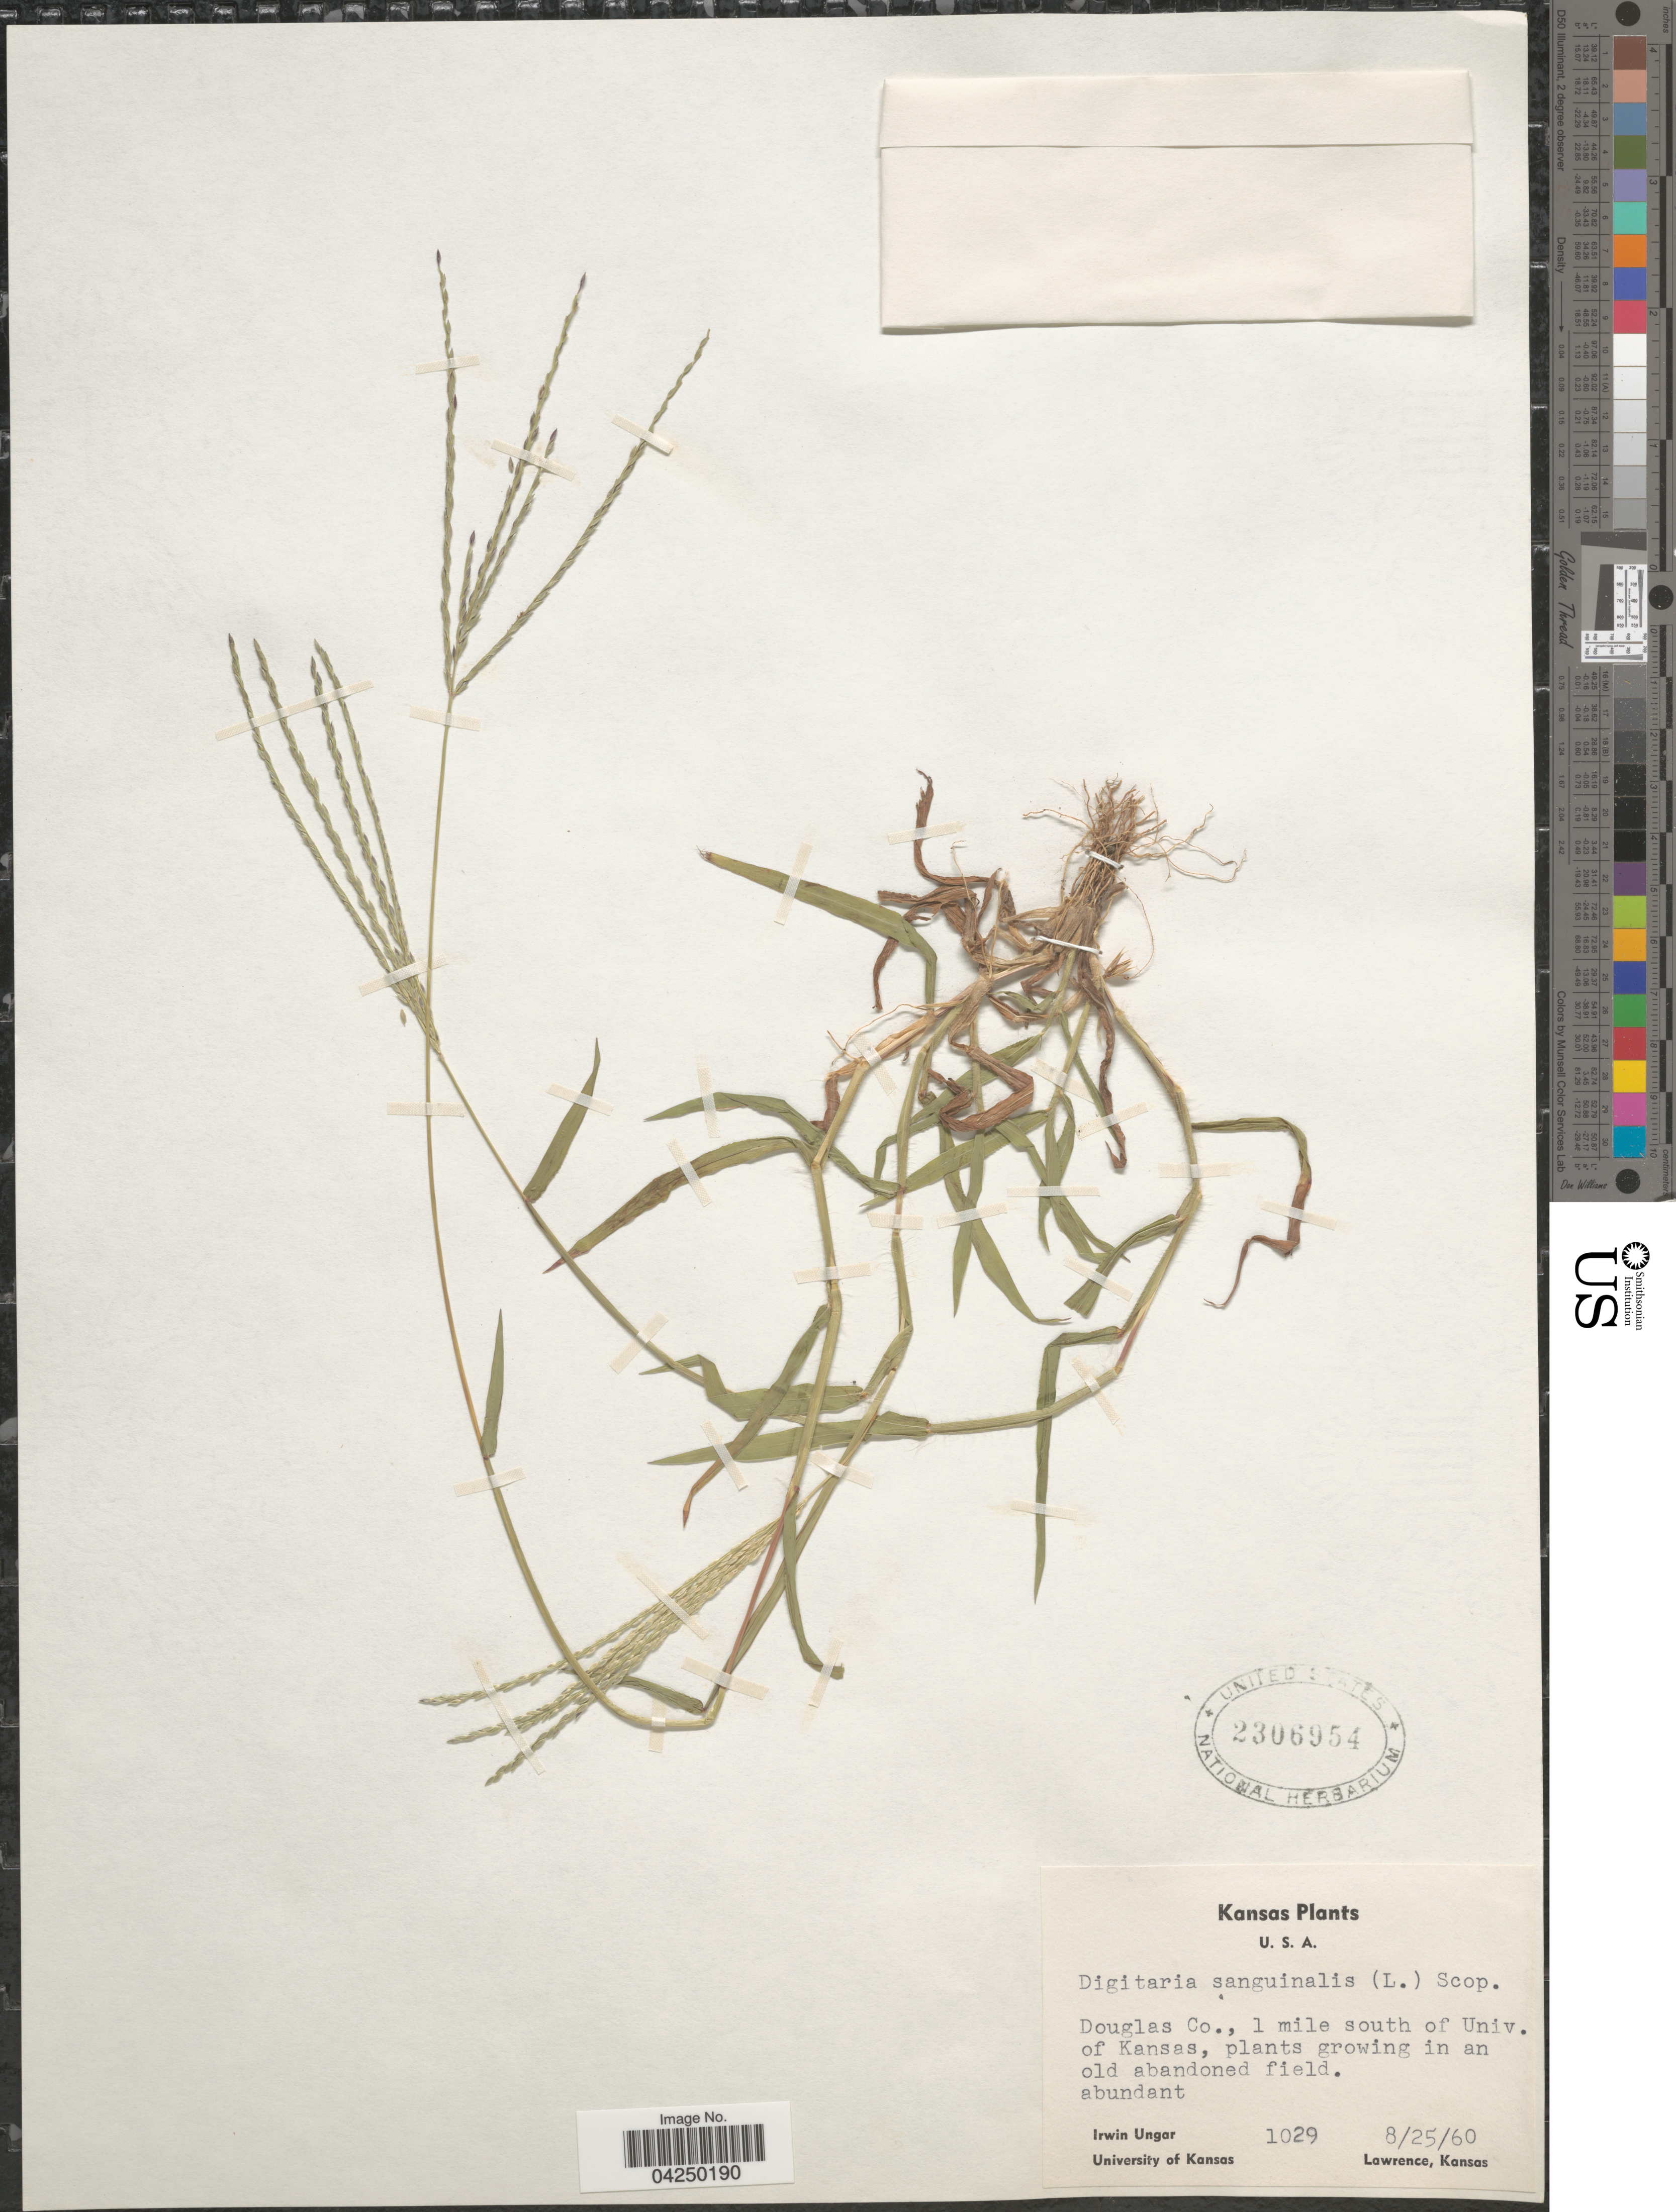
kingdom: Plantae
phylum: Tracheophyta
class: Liliopsida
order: Poales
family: Poaceae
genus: Digitaria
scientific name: Digitaria sanguinalis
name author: (L.) Scop.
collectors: I. Ungar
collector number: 1029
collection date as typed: Transcribed d/m/y: 25/8/60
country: United States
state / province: Kansas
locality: Douglas Co., 1 mile south of Univ. of Kansas, plants growing in an old abandoned field.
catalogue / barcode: US 2306954